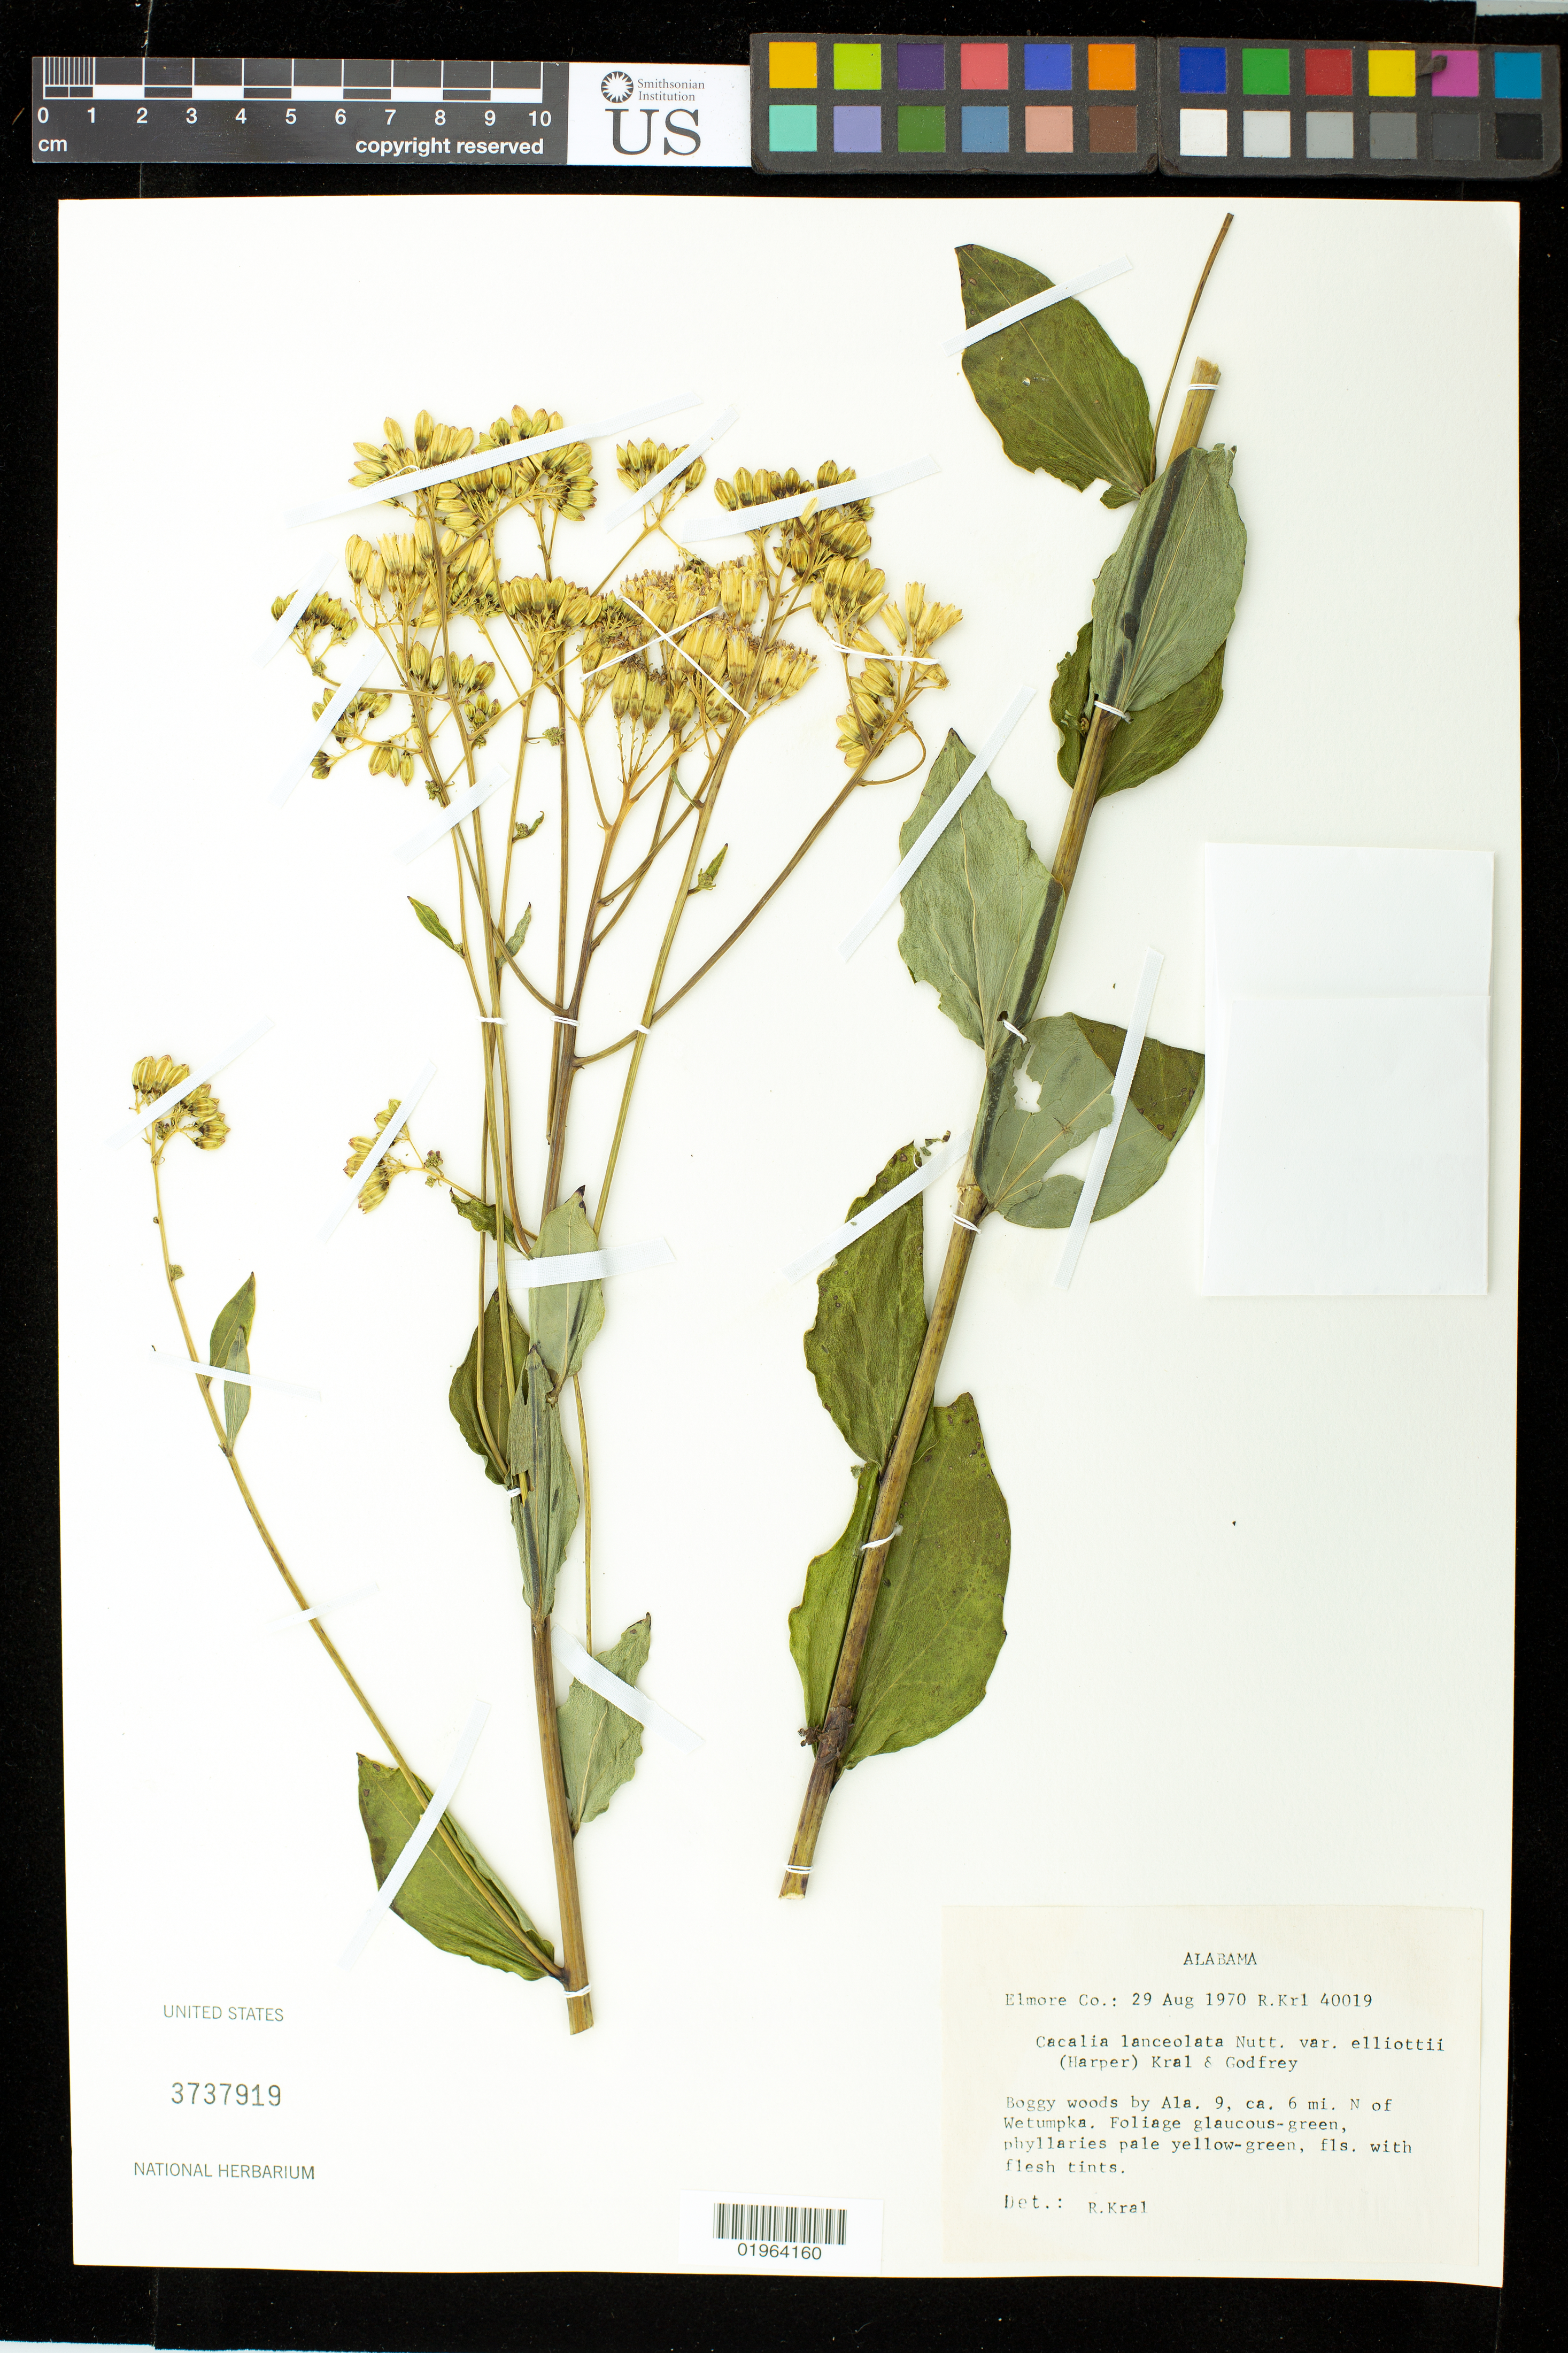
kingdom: Plantae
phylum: Tracheophyta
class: Magnoliopsida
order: Asterales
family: Asteraceae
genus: Hasteola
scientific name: Hasteola suaveolens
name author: (L.) Pojark.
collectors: R. Kral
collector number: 40019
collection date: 1970-08-29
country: United States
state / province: Alabama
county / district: Elmore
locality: By Ala 9, ca. 6 mi.N of Wetumpka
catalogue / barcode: US 3737919